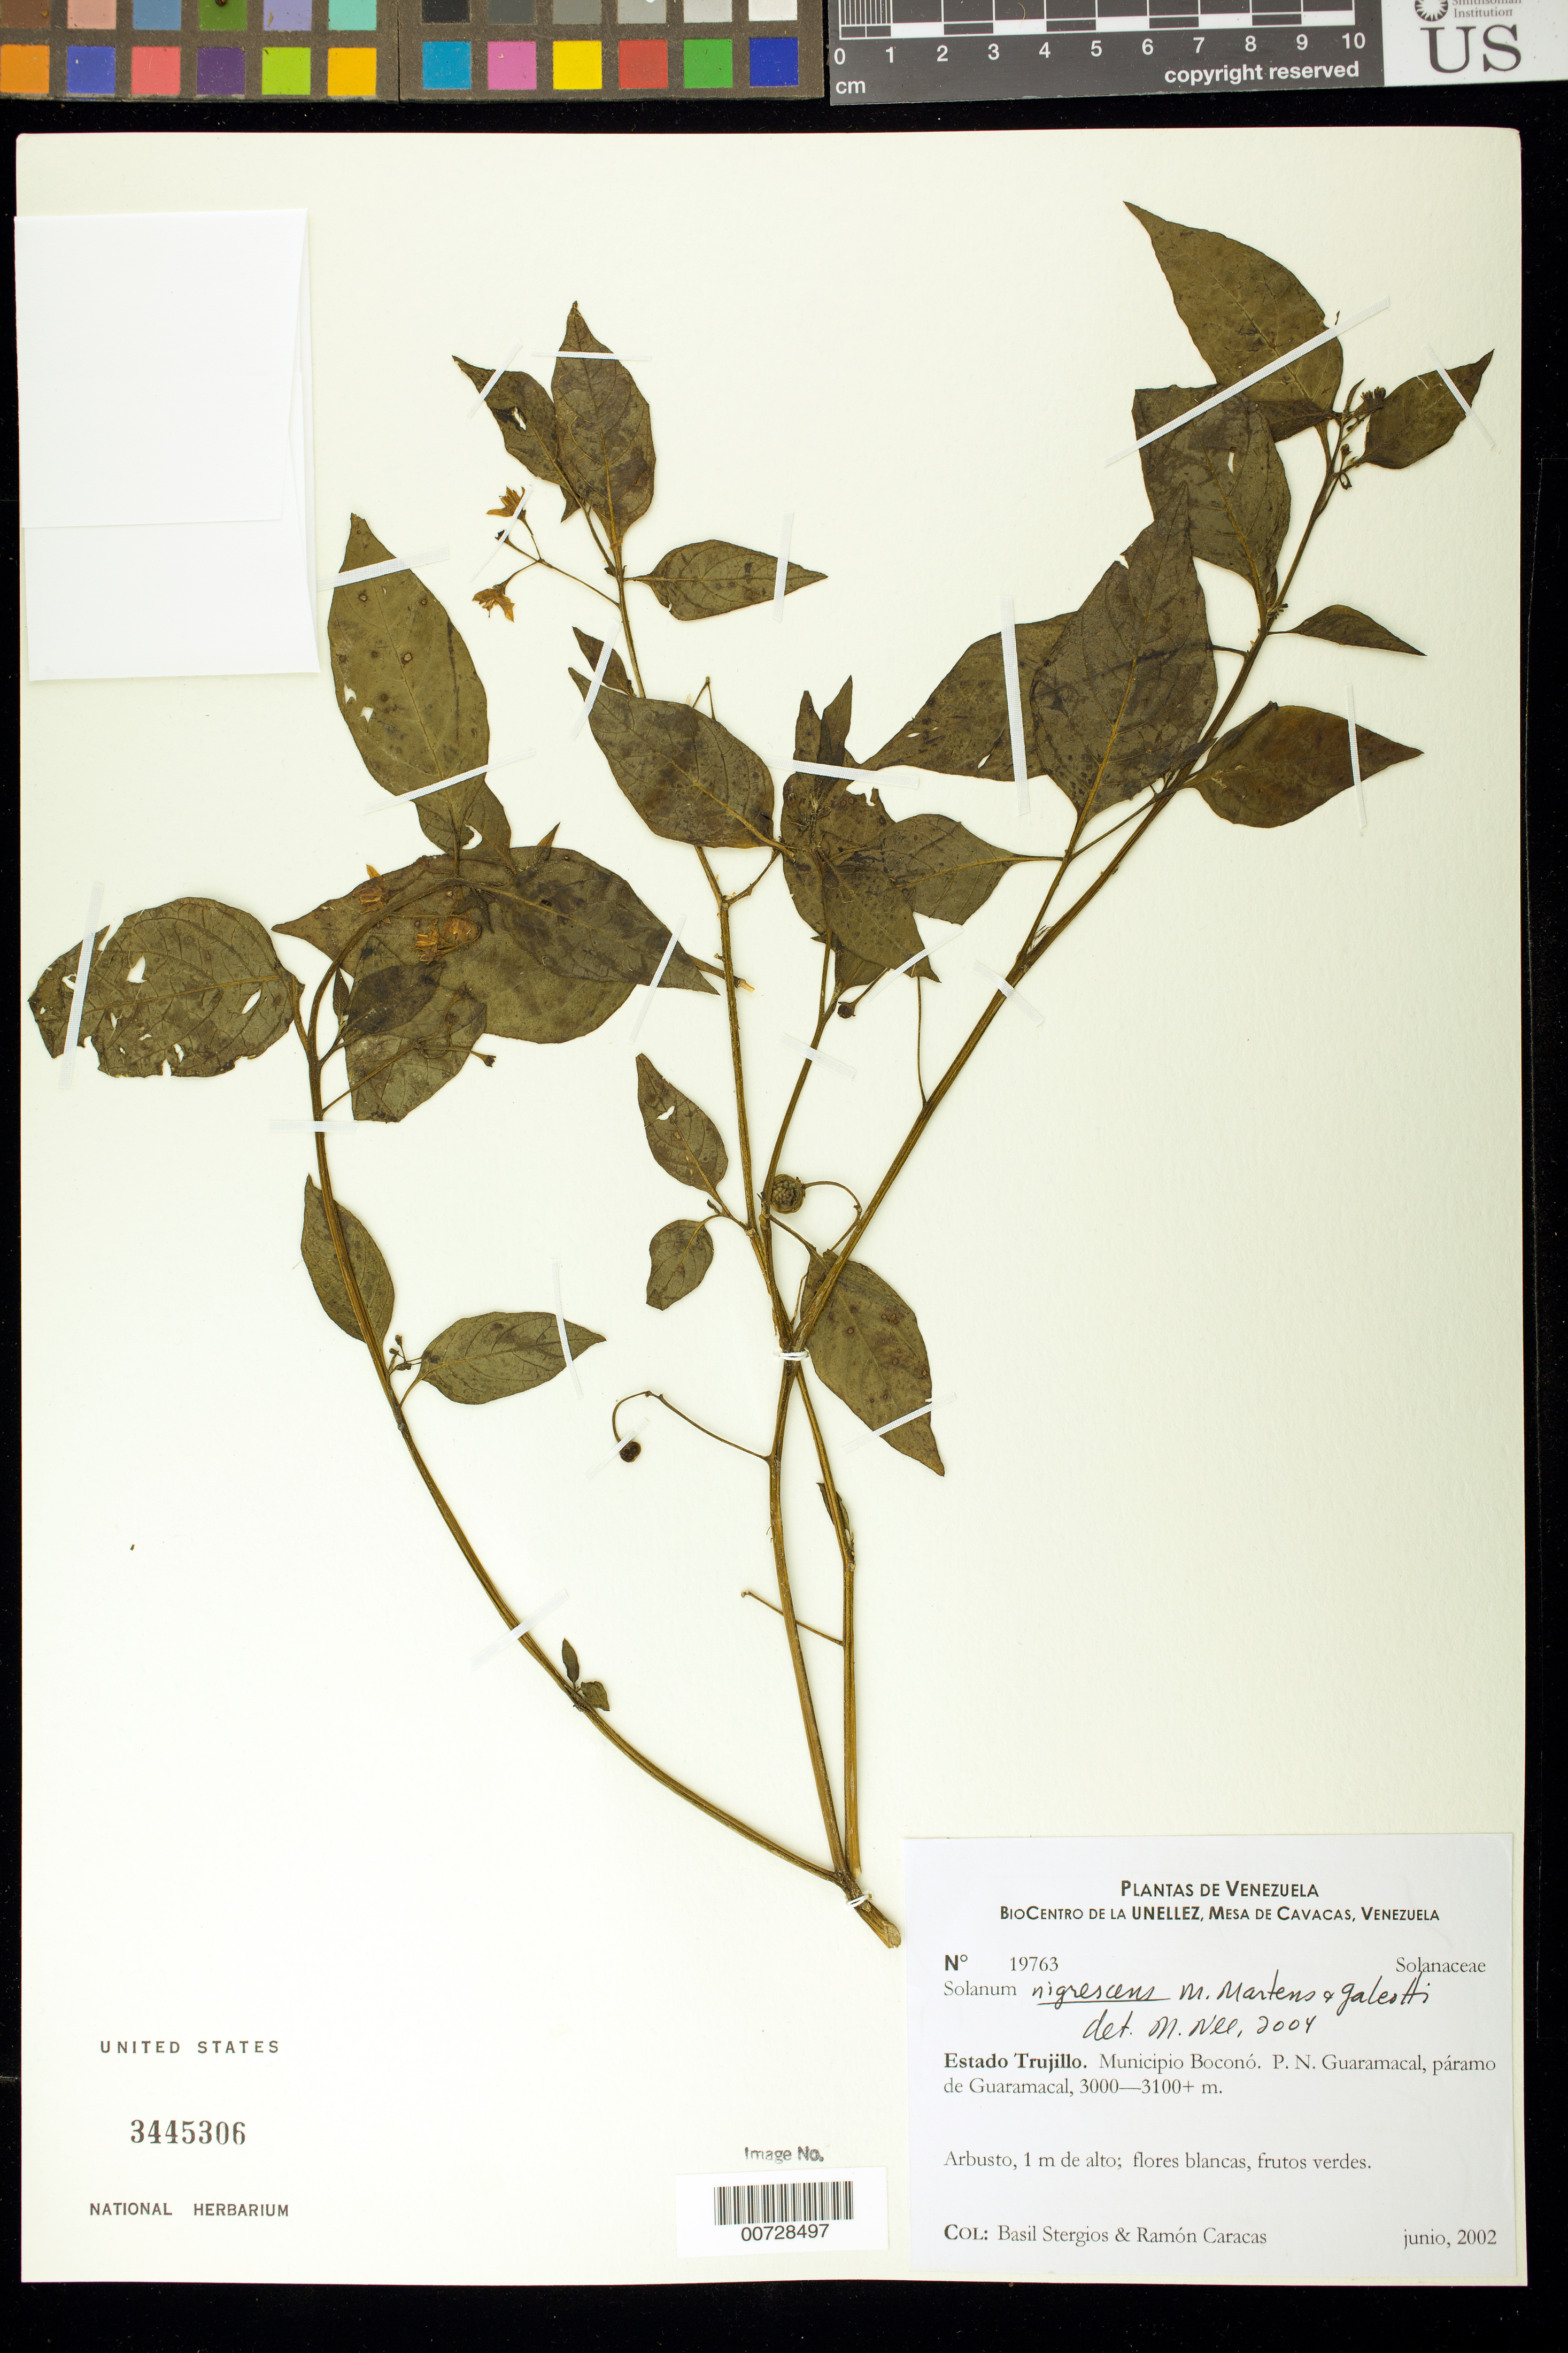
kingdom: Plantae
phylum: Tracheophyta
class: Magnoliopsida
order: Solanales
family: Solanaceae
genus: Solanum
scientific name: Solanum nigrescens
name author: M. Martens & Galeotti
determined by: Nee, Michael H.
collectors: B. G. Stergios & R. Caracas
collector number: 19763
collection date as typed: Jun 2002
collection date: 2002-06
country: Venezuela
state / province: Trujillo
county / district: Boconó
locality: Parque Nacional Guaramacal, páramo de Guaramacal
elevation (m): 3000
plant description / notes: PORT, US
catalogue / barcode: US 3445306